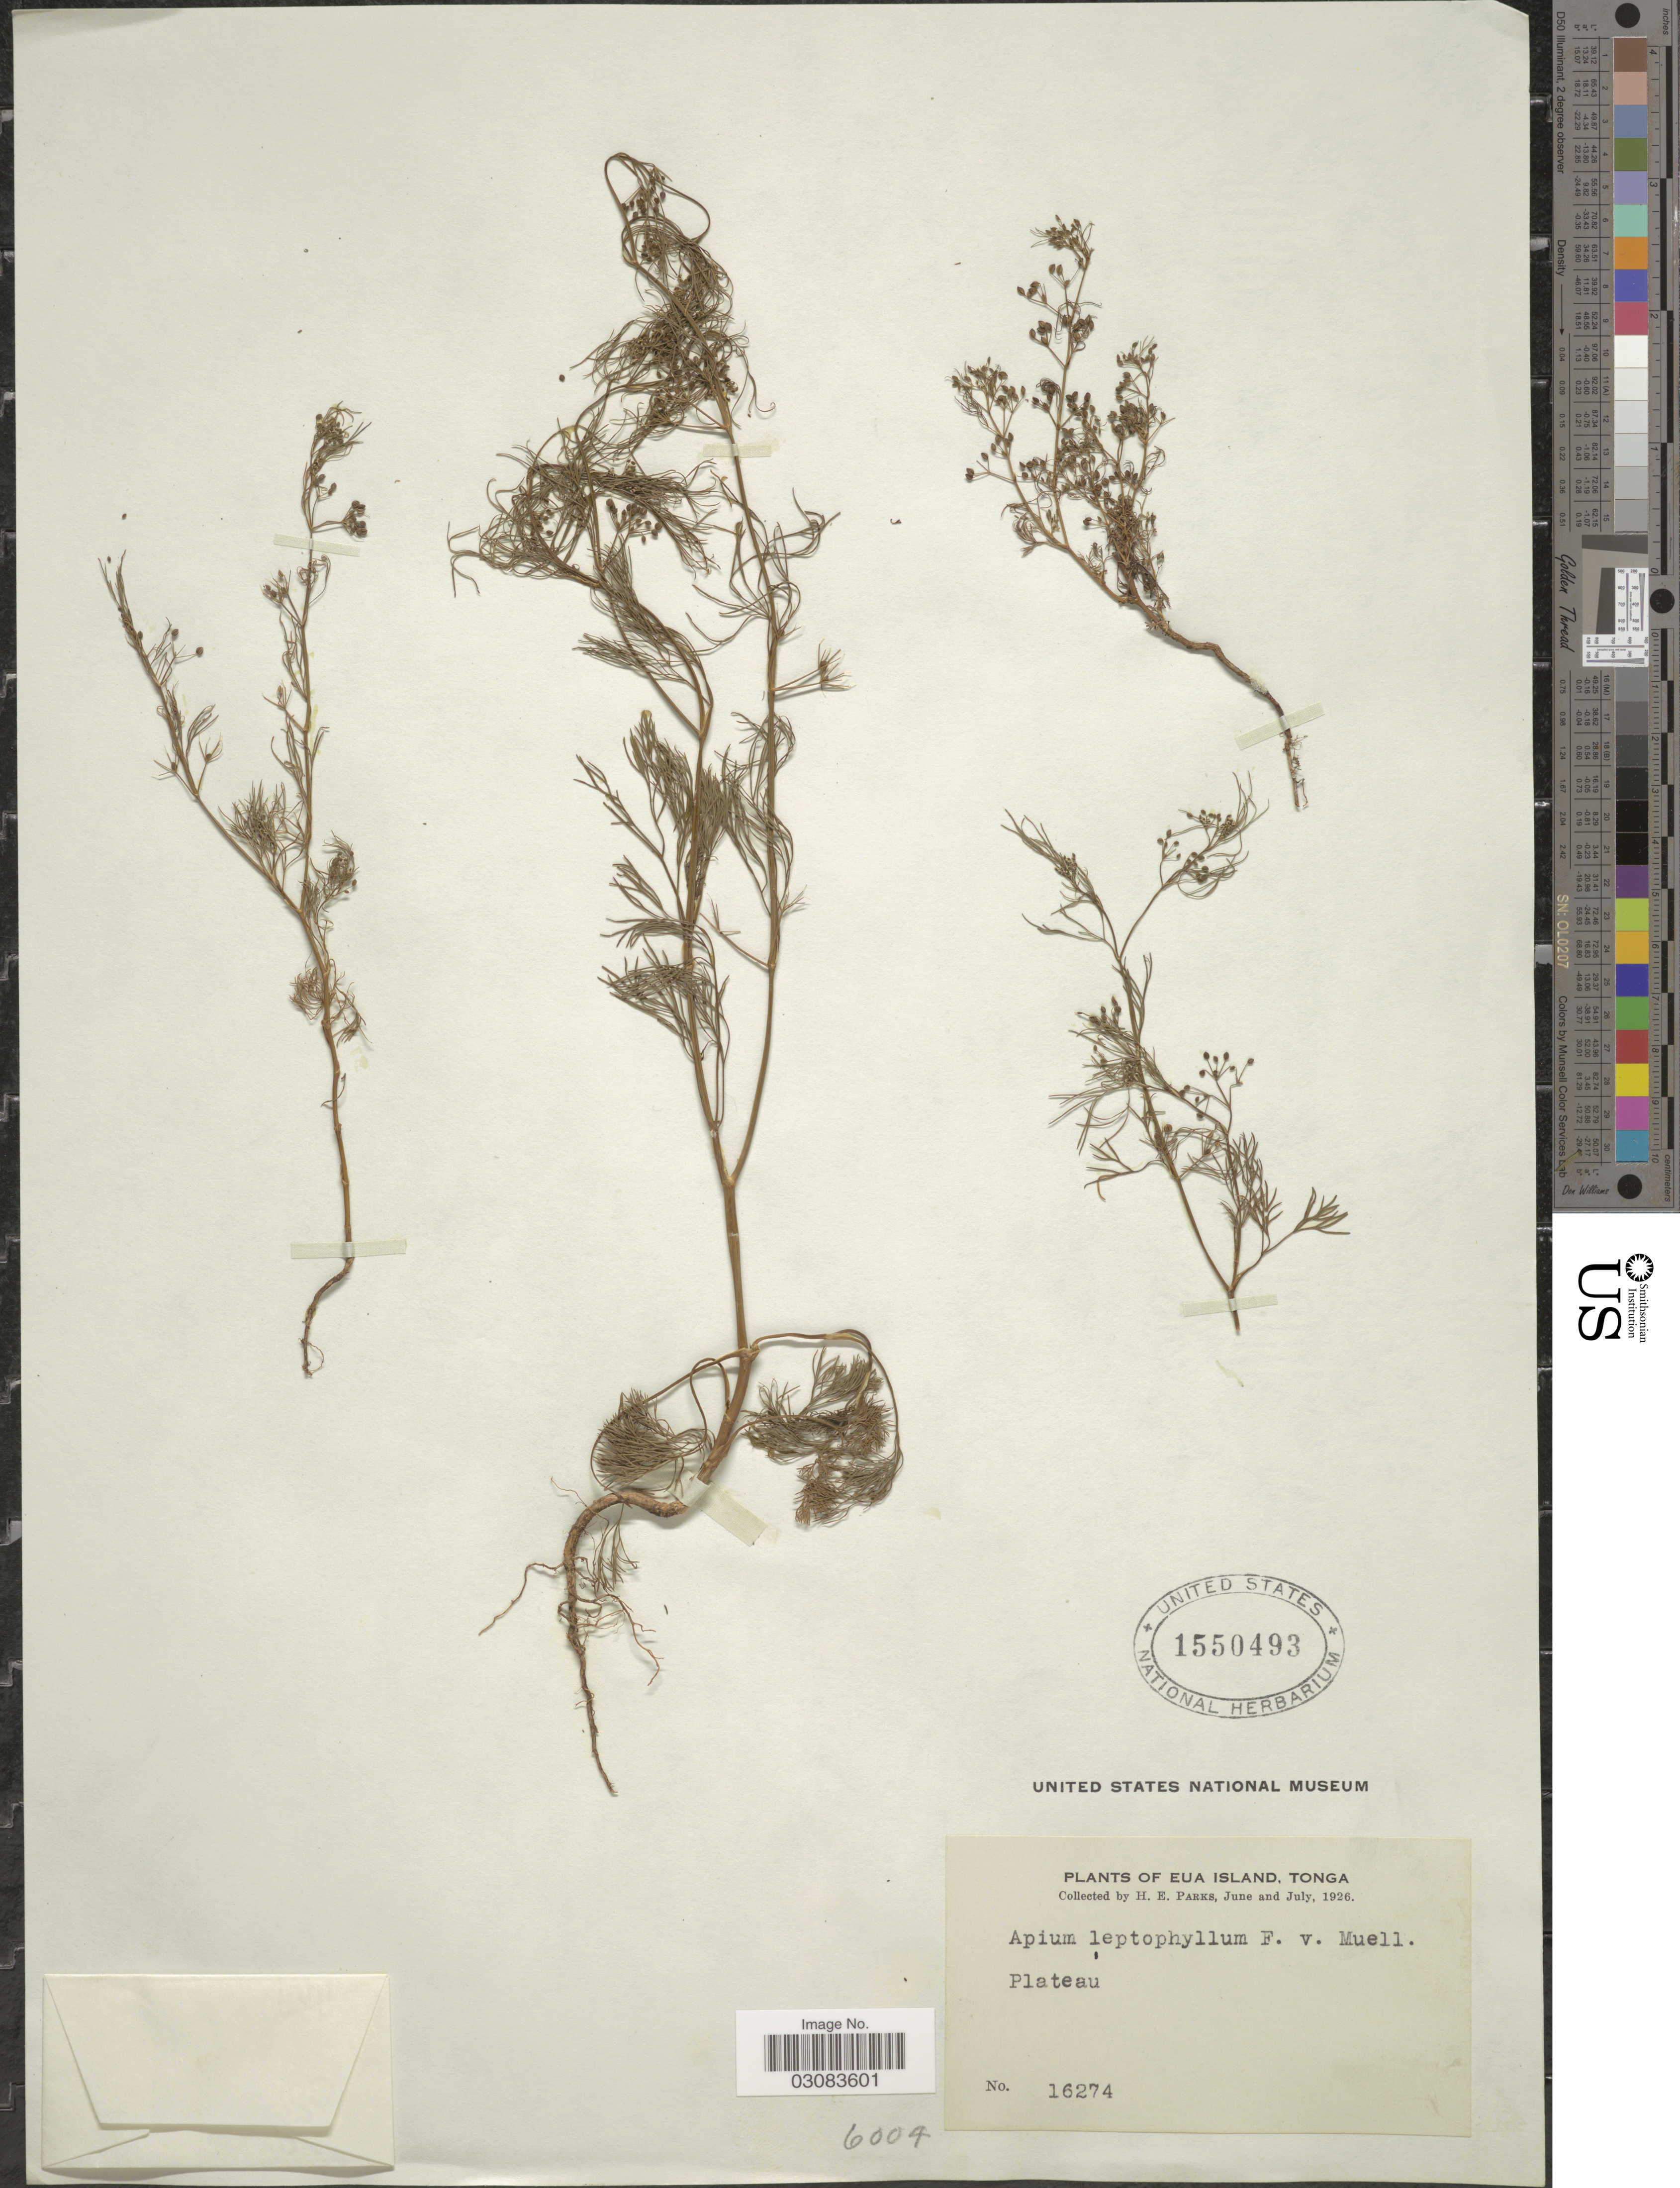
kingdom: Plantae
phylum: Tracheophyta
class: Magnoliopsida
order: Apiales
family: Apiaceae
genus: Cyclospermum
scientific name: Cyclospermum leptophyllum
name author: (Pers.) Sprague ex Britton & P. Wilson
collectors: H. E. Parks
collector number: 16274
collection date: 1926-06/1926-07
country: Tonga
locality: Eua Island. Plateau.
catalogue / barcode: US 1550493